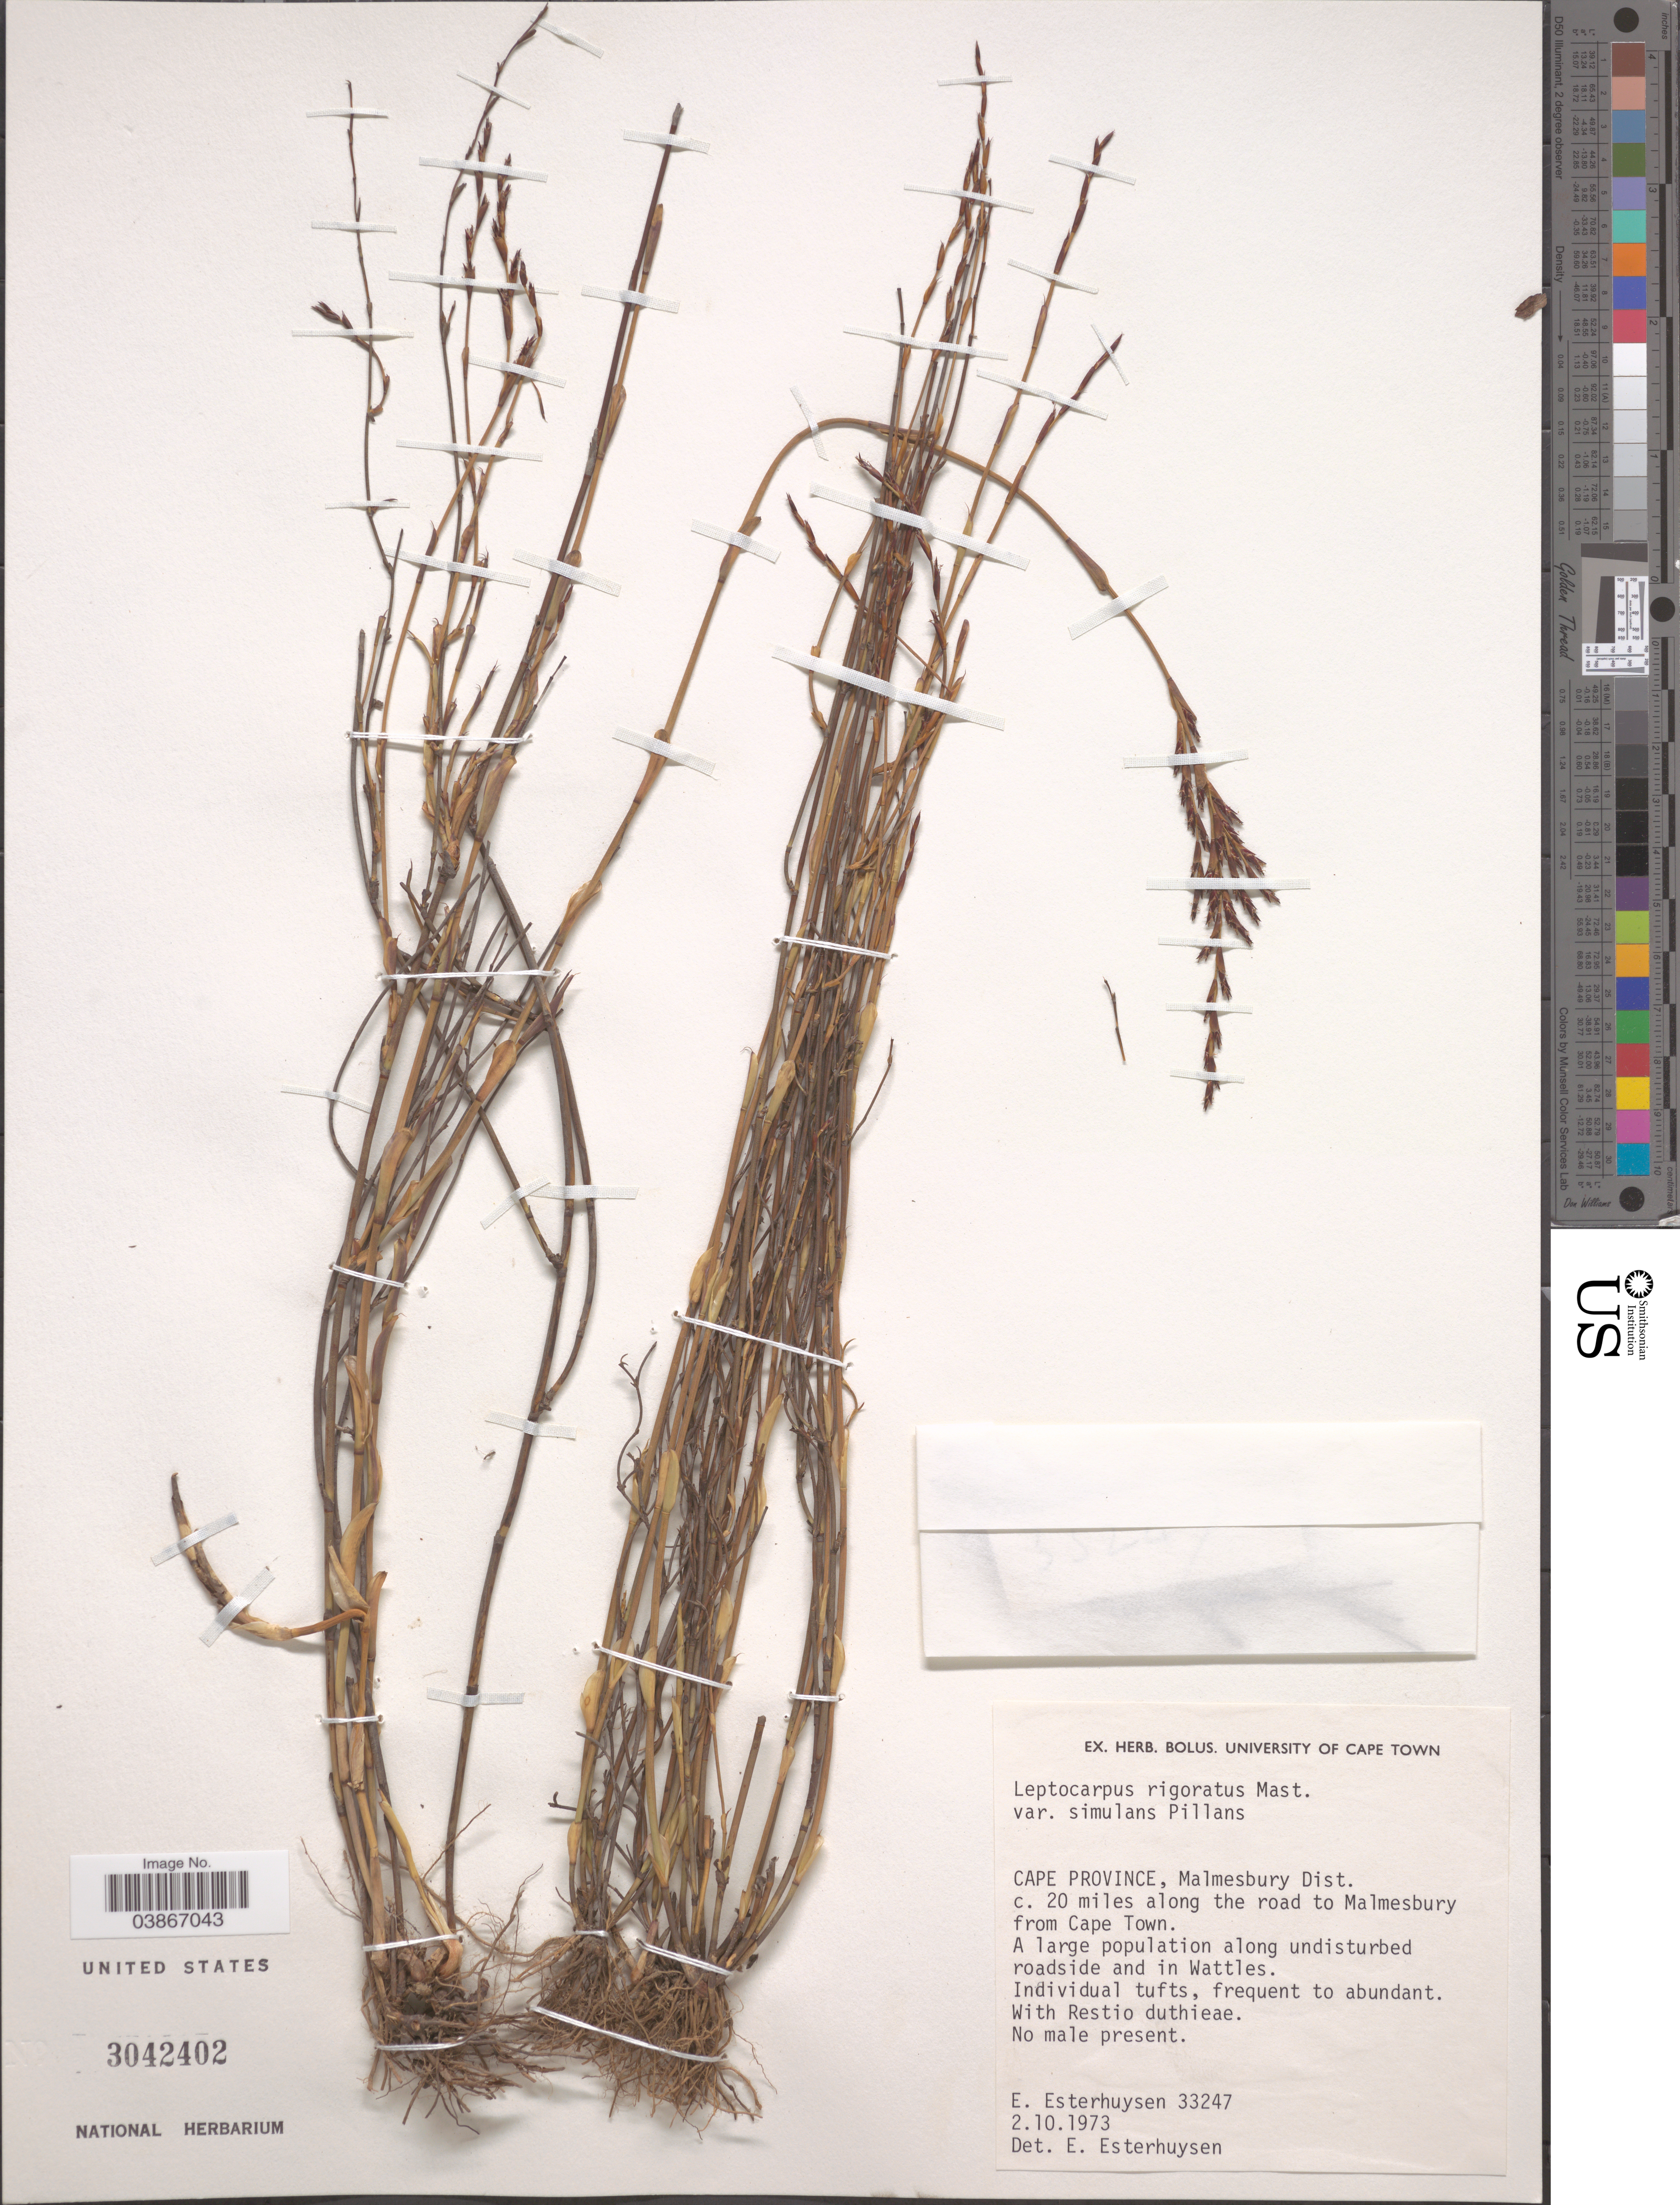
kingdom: Plantae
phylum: Tracheophyta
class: Liliopsida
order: Poales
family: Restionaceae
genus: Leptocarpus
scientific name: Leptocarpus rigoratus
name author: Mast.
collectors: E. E. Esterhuysen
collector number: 33247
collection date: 1973-10-02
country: South Africa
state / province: Western Cape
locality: Malmesbbury Dist. c. 20 miles along the road to Malmesbury from Cape Town.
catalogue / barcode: US 3042402